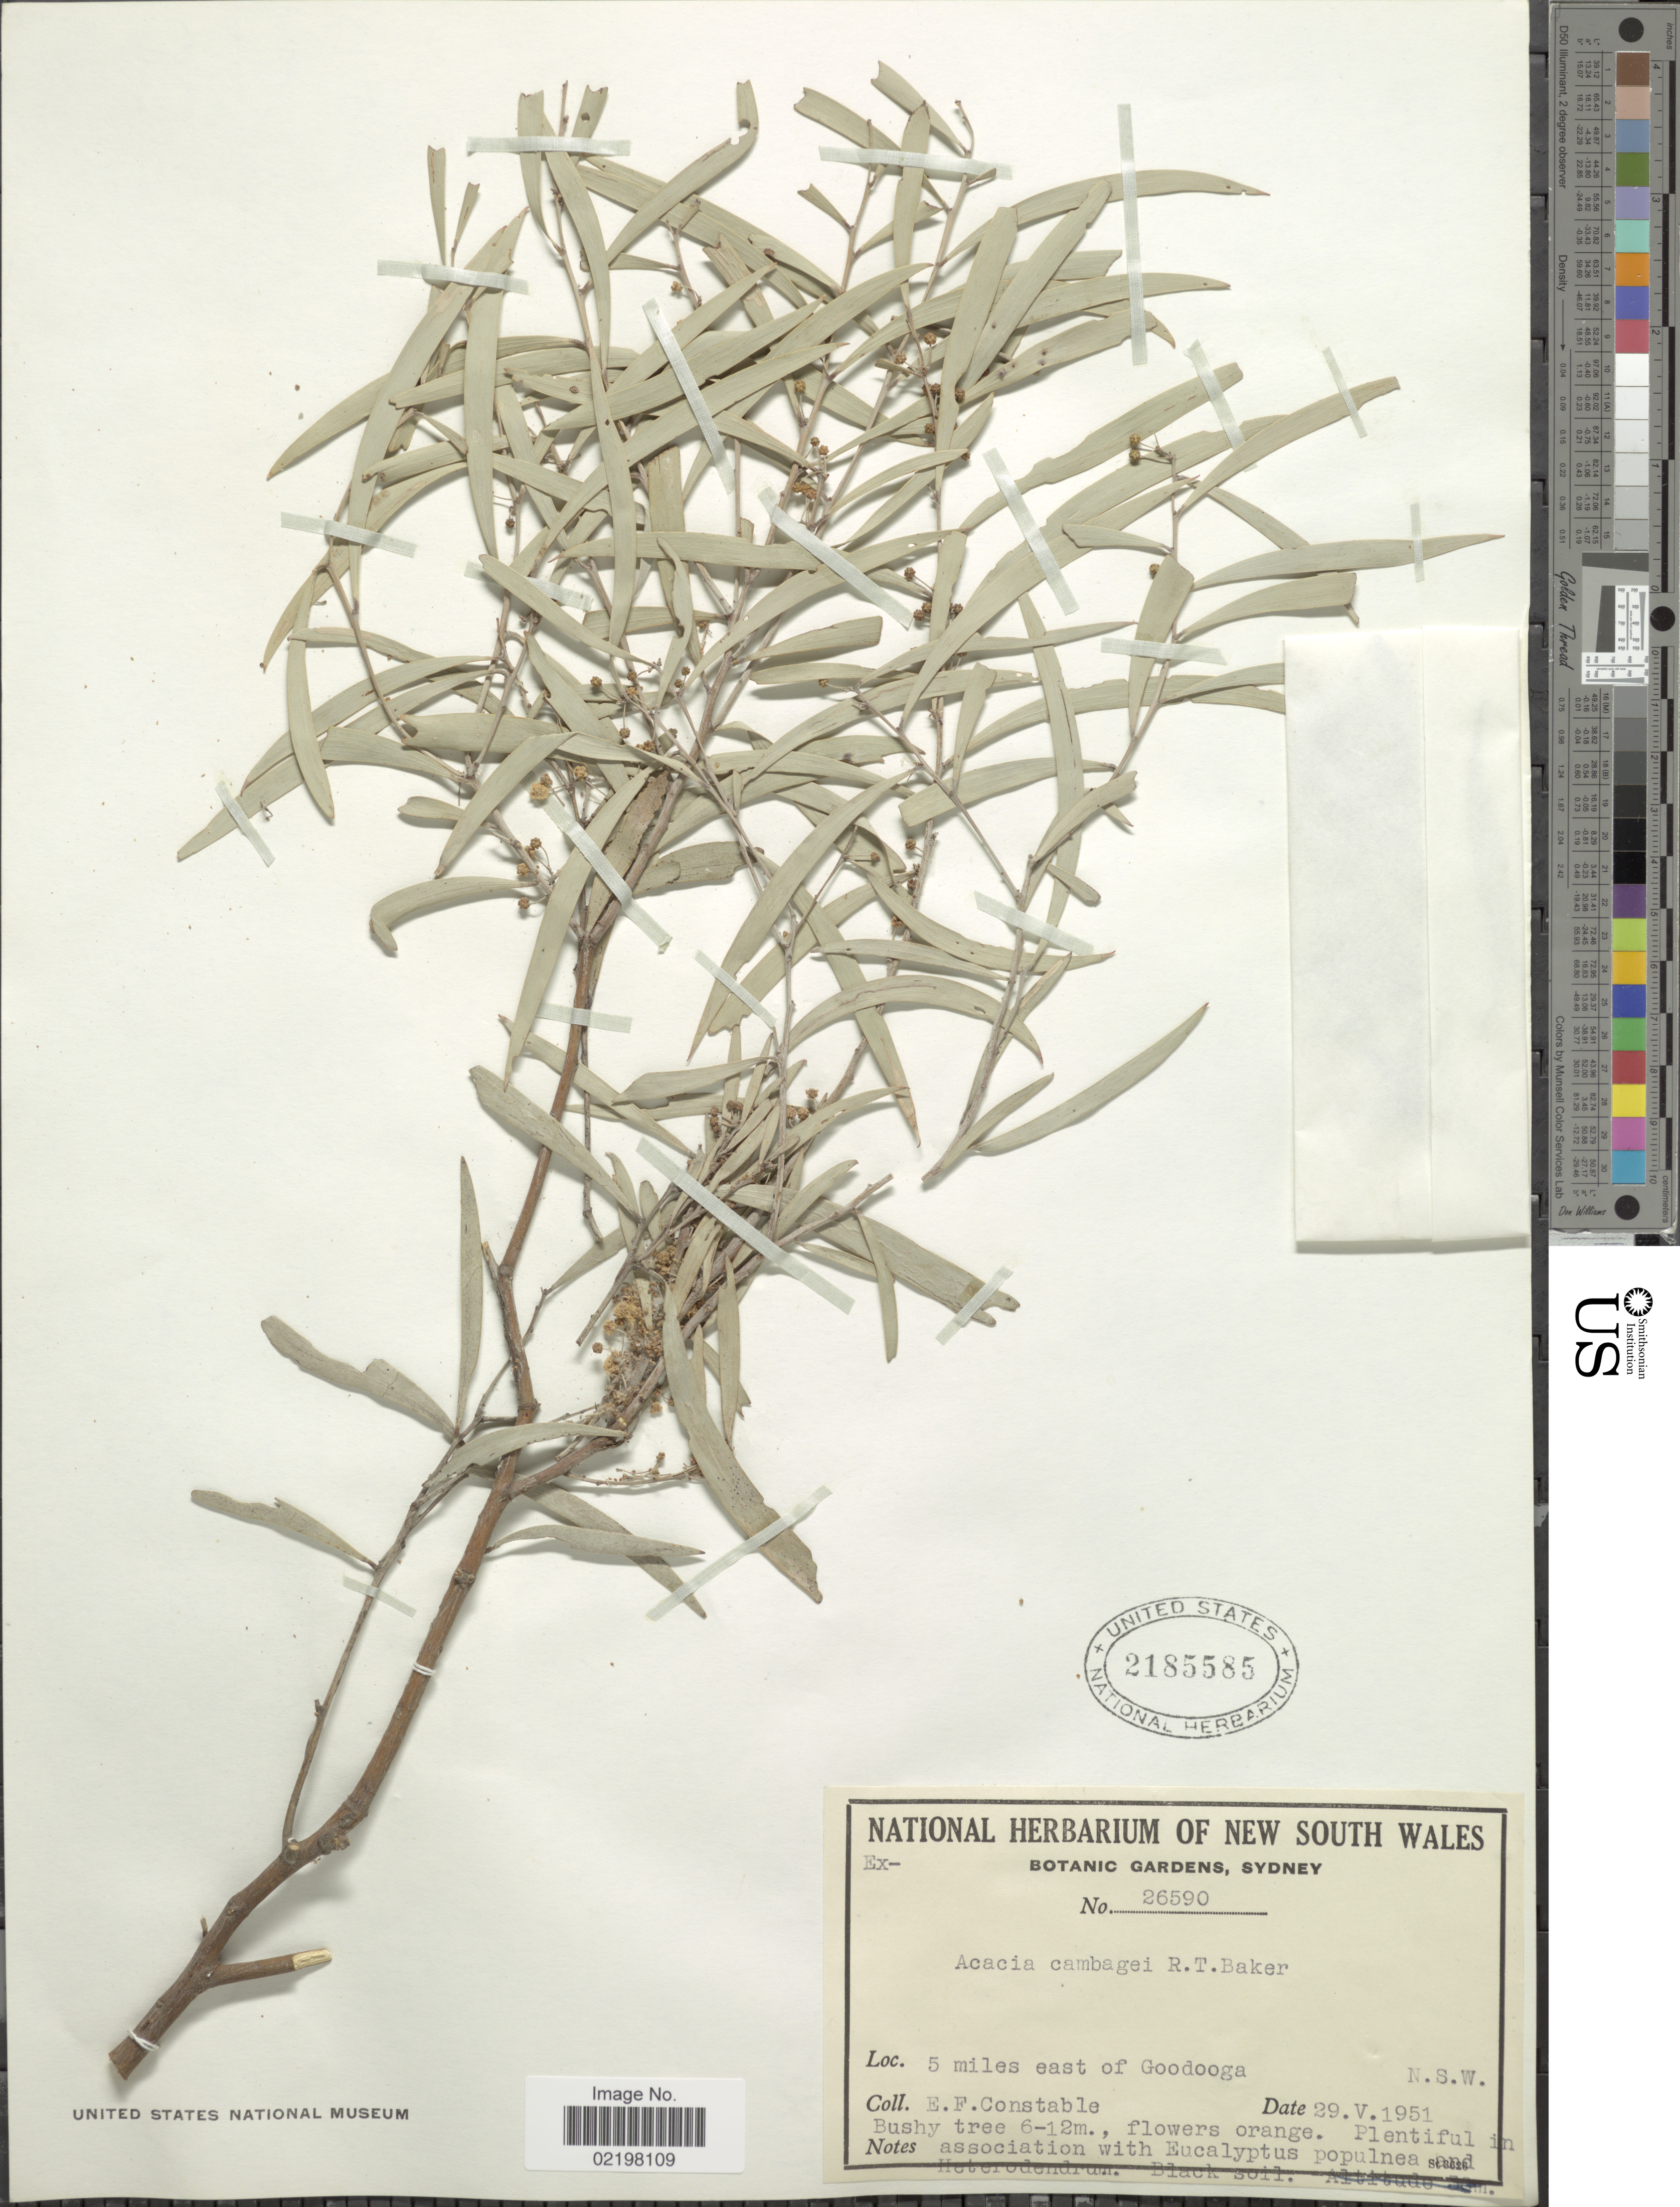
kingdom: Plantae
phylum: Tracheophyta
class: Magnoliopsida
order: Fabales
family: Fabaceae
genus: Acacia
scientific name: Acacia cambagei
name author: R.T. Baker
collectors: E. F. Constable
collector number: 26590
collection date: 1951-05-29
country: Australia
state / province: New South Wales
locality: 5 miles east of Goodooga, N.S.W.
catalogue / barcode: US 2185585